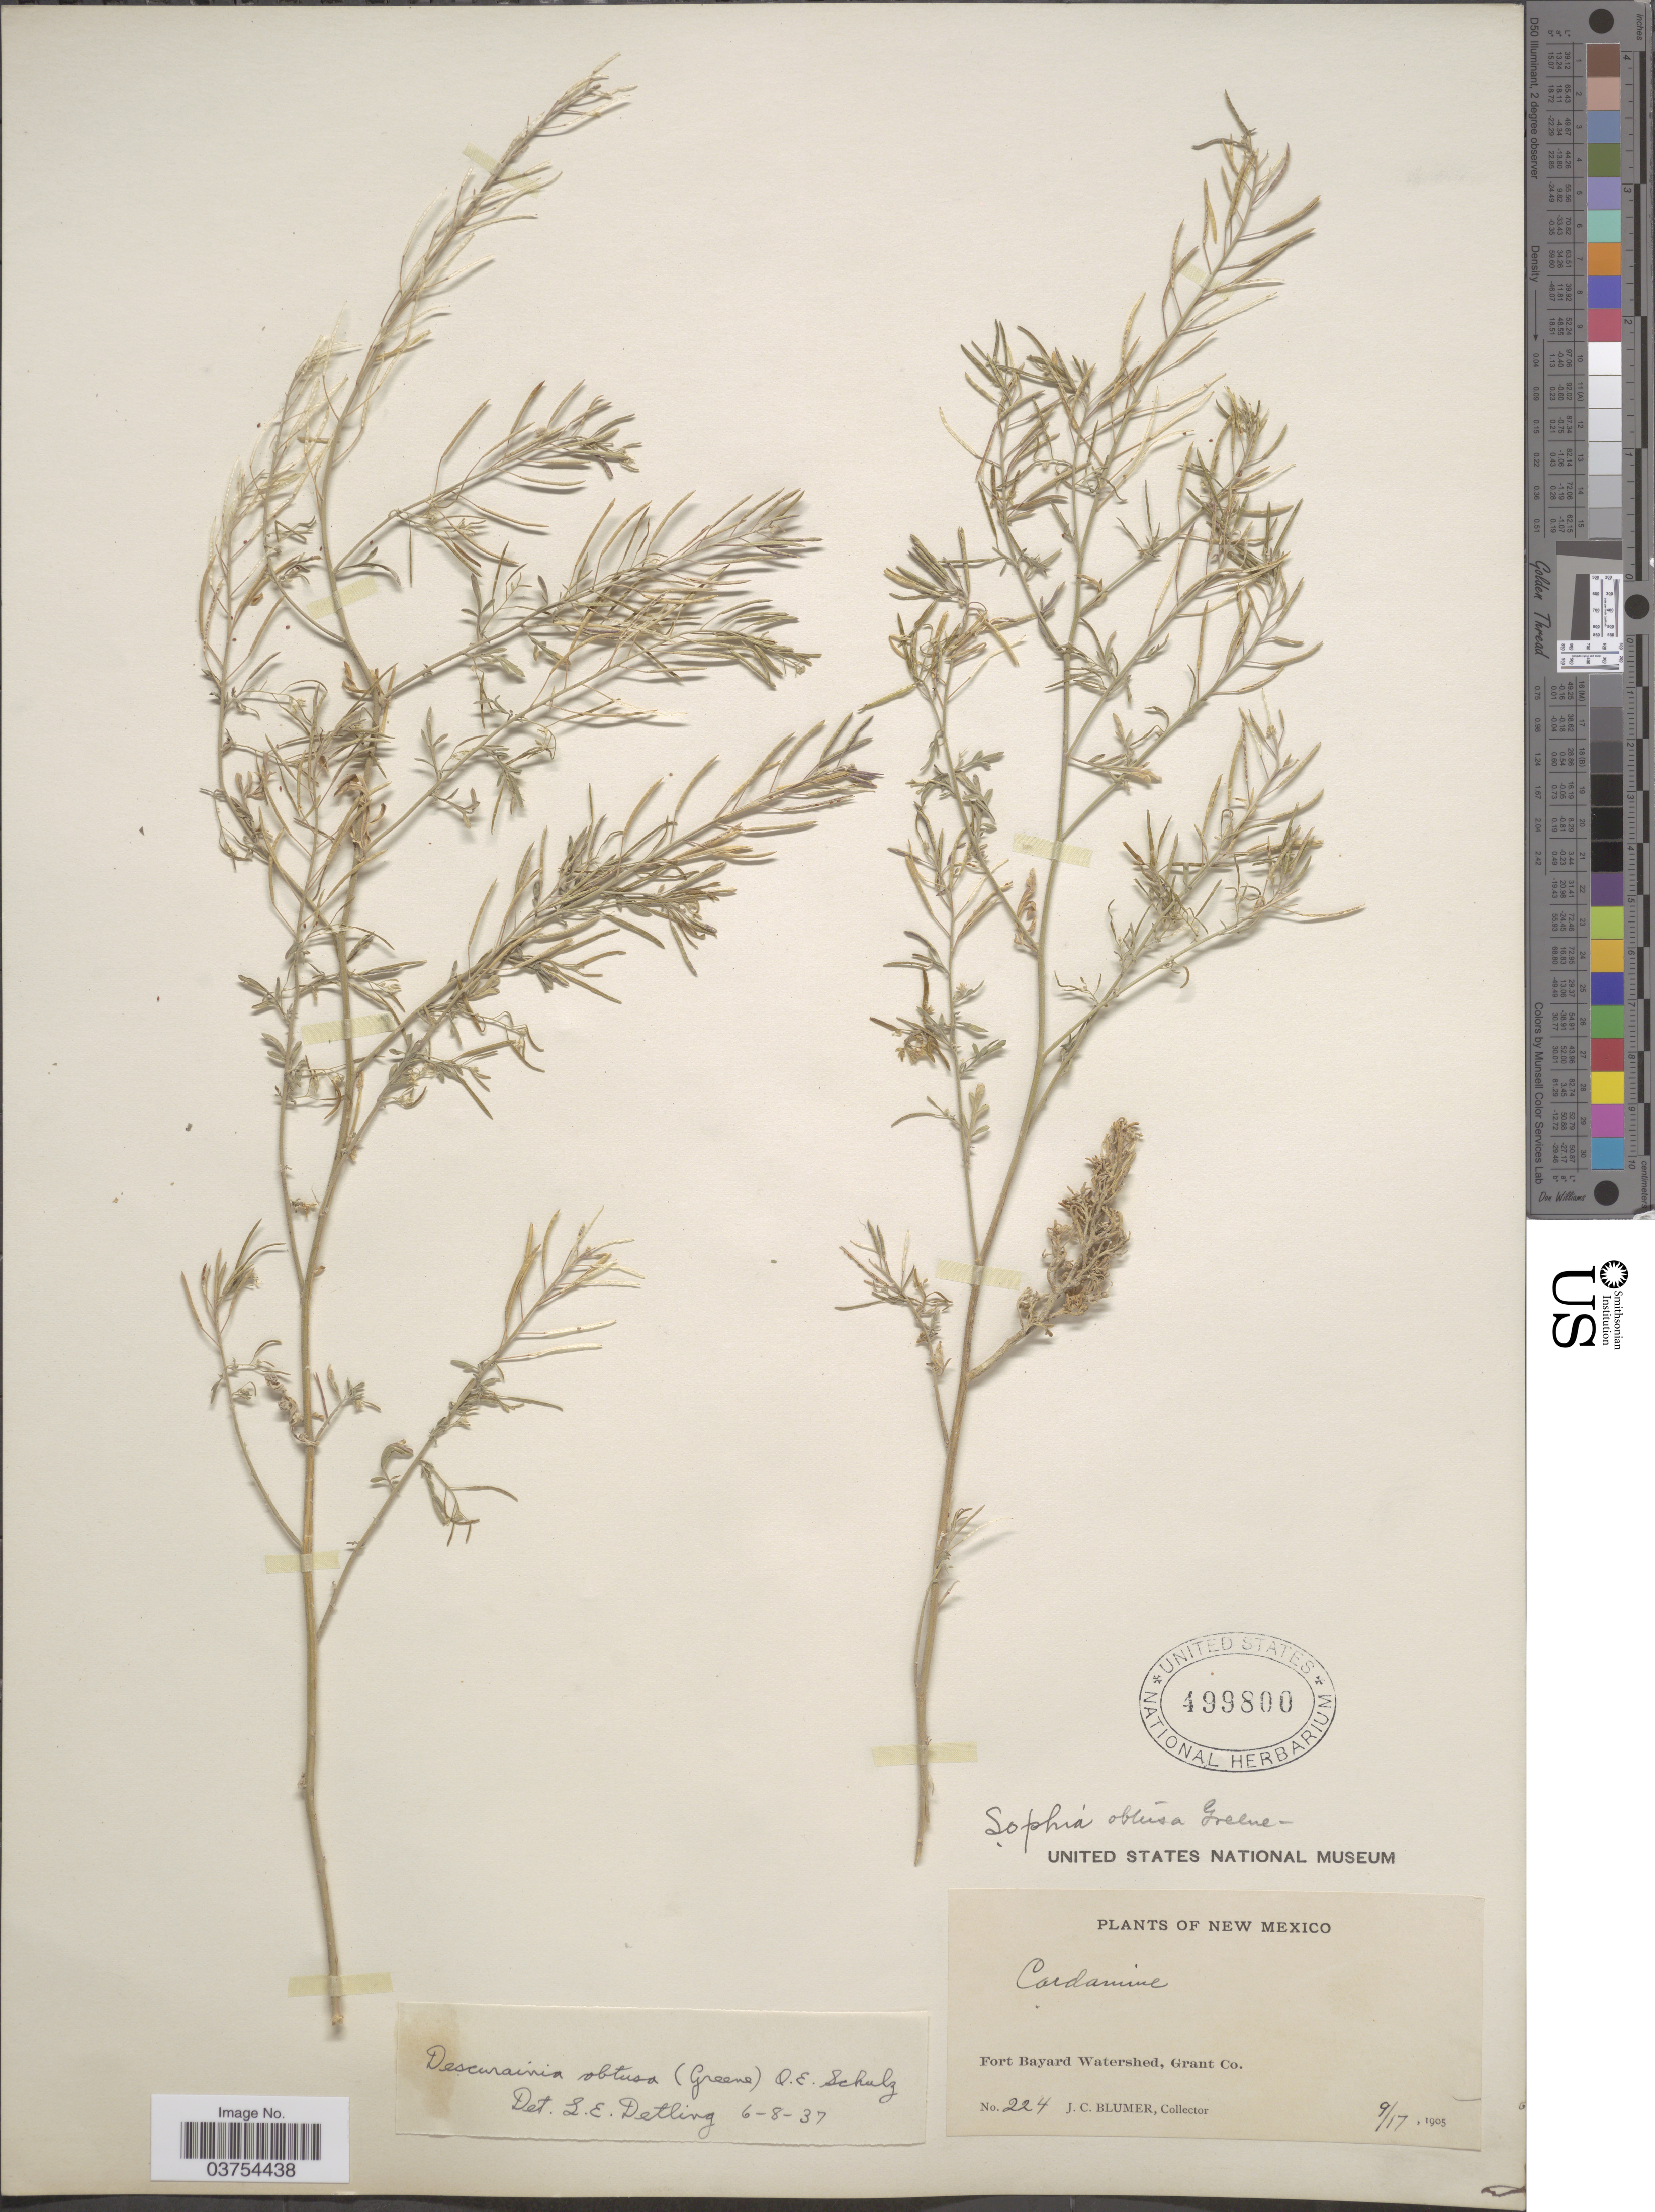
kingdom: Plantae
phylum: Tracheophyta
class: Magnoliopsida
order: Brassicales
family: Brassicaceae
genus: Descurainia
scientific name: Descurainia obtusa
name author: (Greene & C.A. Mey.) O.E. Schulz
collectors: J. C. Blumer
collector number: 224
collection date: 1905-09-17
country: United States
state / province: New Mexico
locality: Fort Bayard Watershed, Grant Co.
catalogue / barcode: US 499800